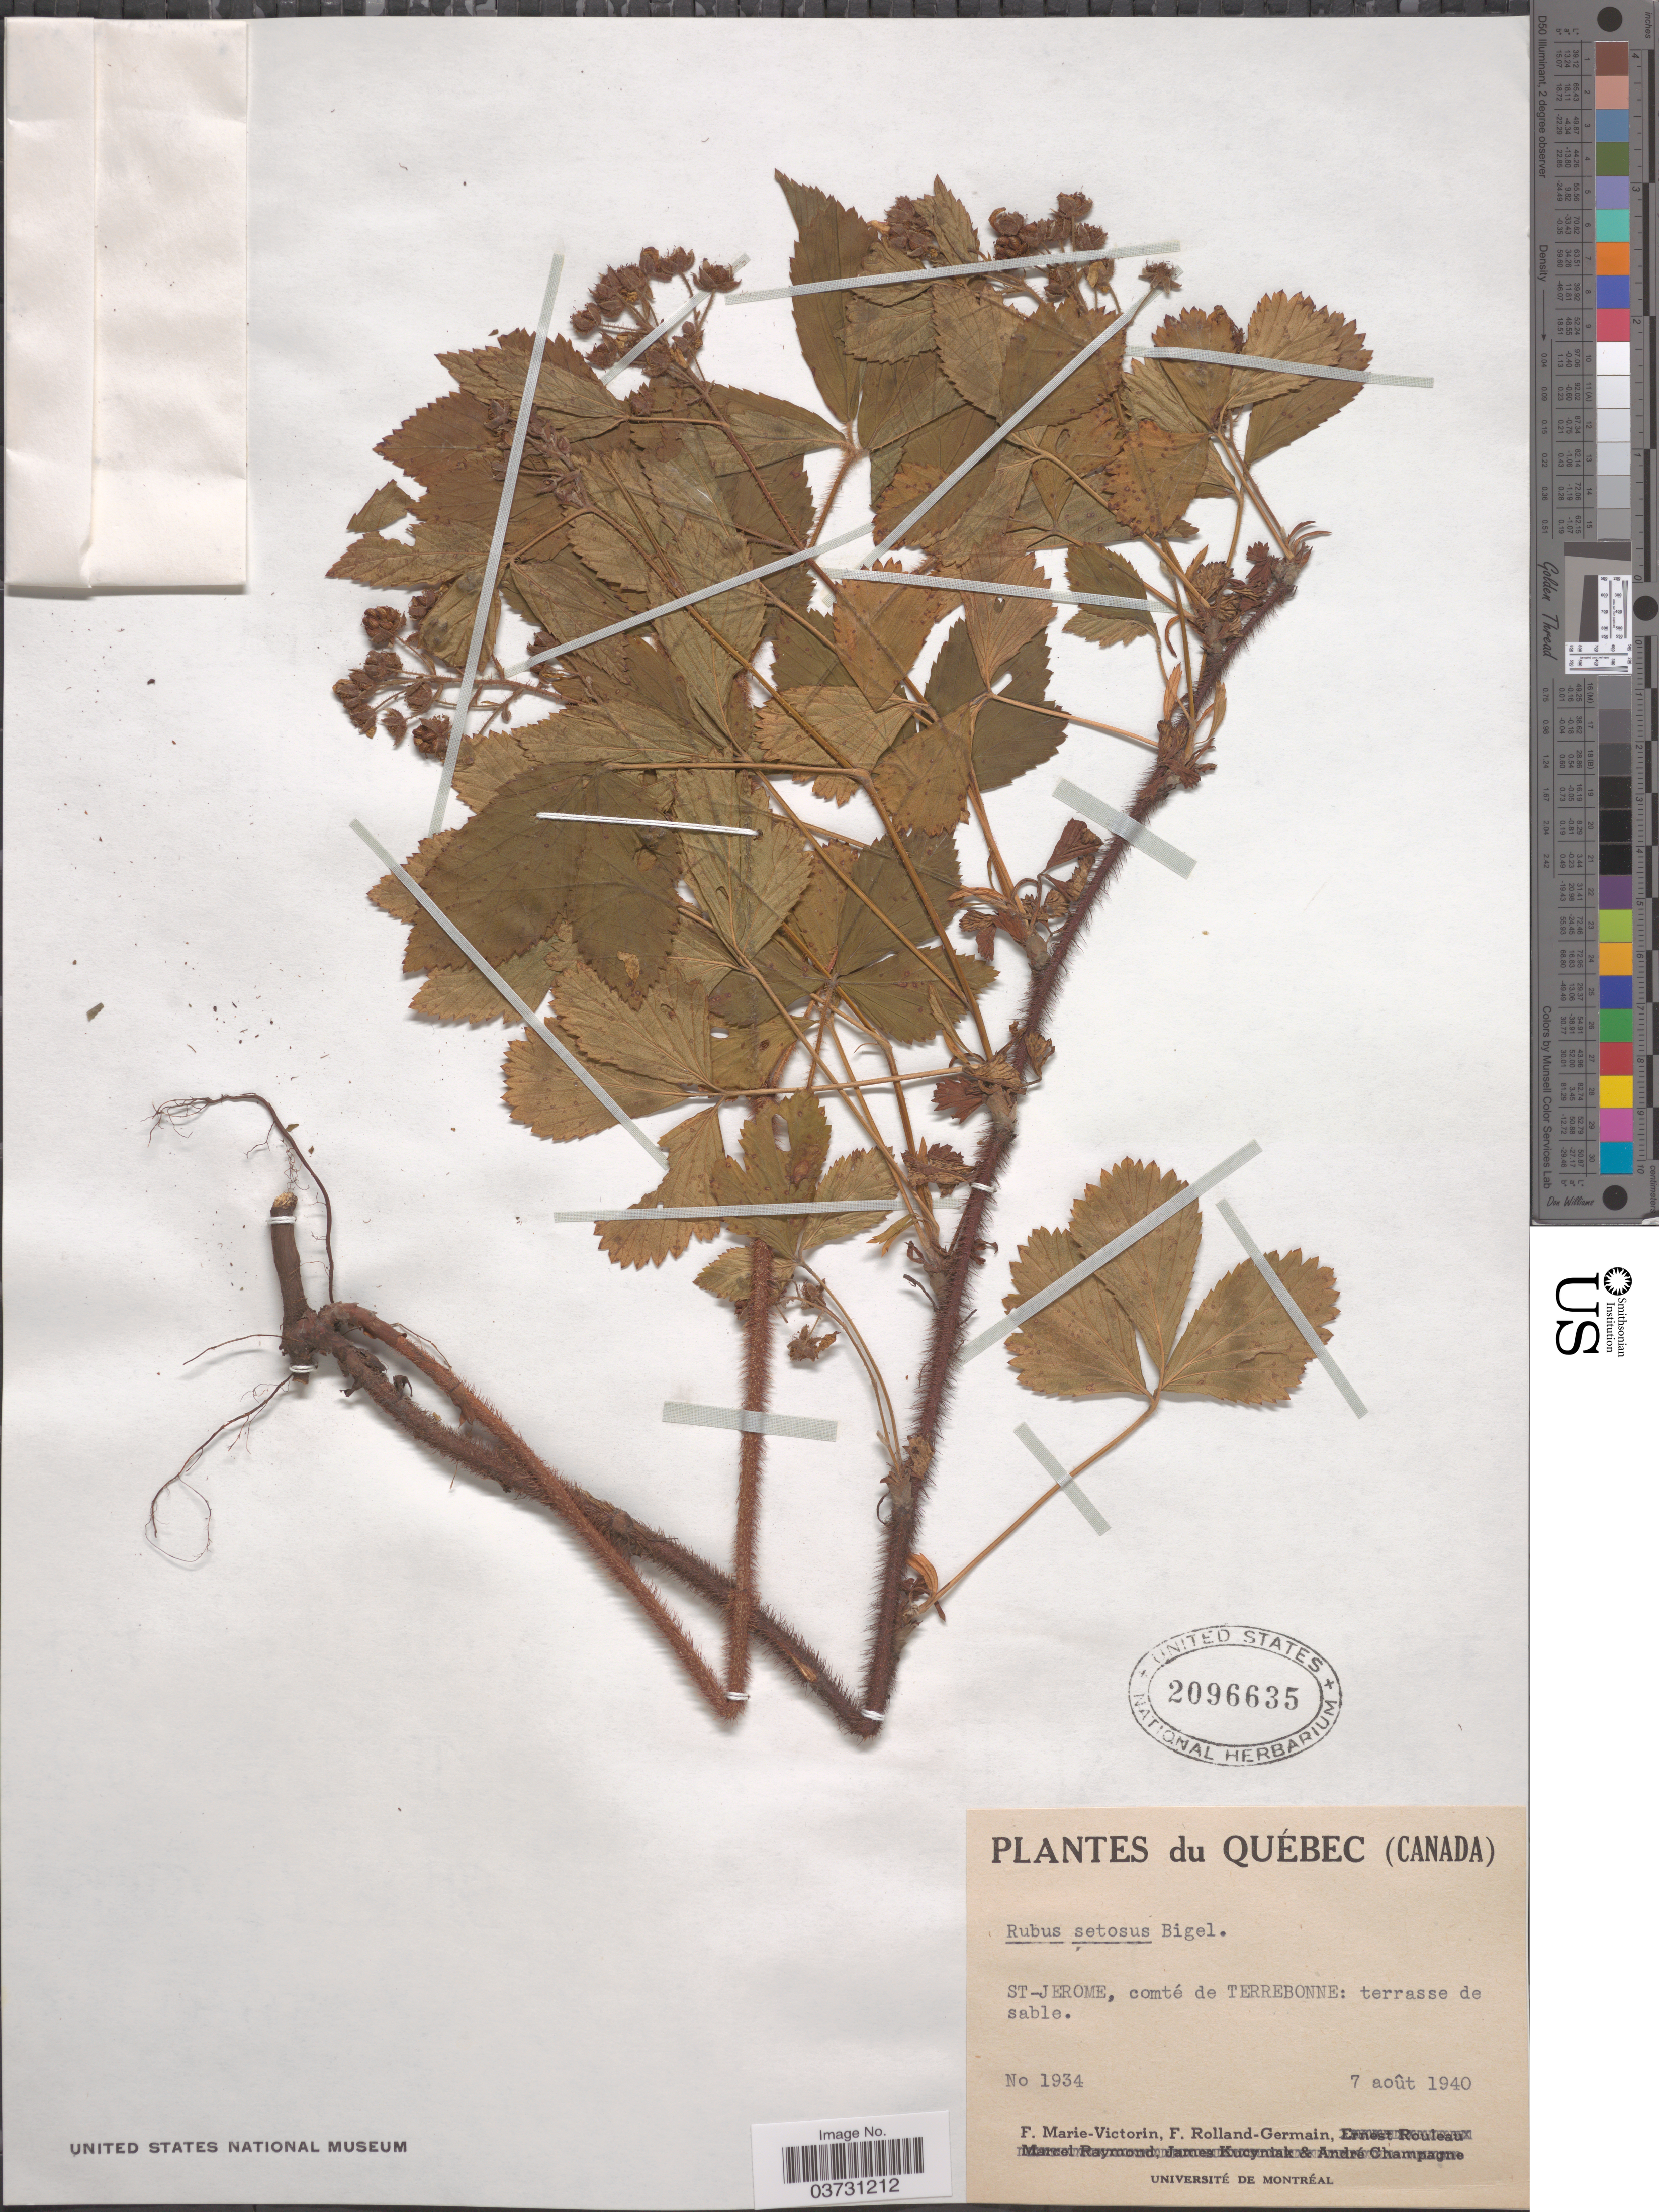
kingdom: Plantae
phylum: Tracheophyta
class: Magnoliopsida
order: Rosales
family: Rosaceae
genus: Rubus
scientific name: Rubus setosus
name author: Bigelow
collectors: F. Marie-Victorin & Rolland-Germain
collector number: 1934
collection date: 1940-08-07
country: Canada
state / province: Quebec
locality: St-Jerome, comté de Terrebonne: terrasse de sable.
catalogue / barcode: US 2096635